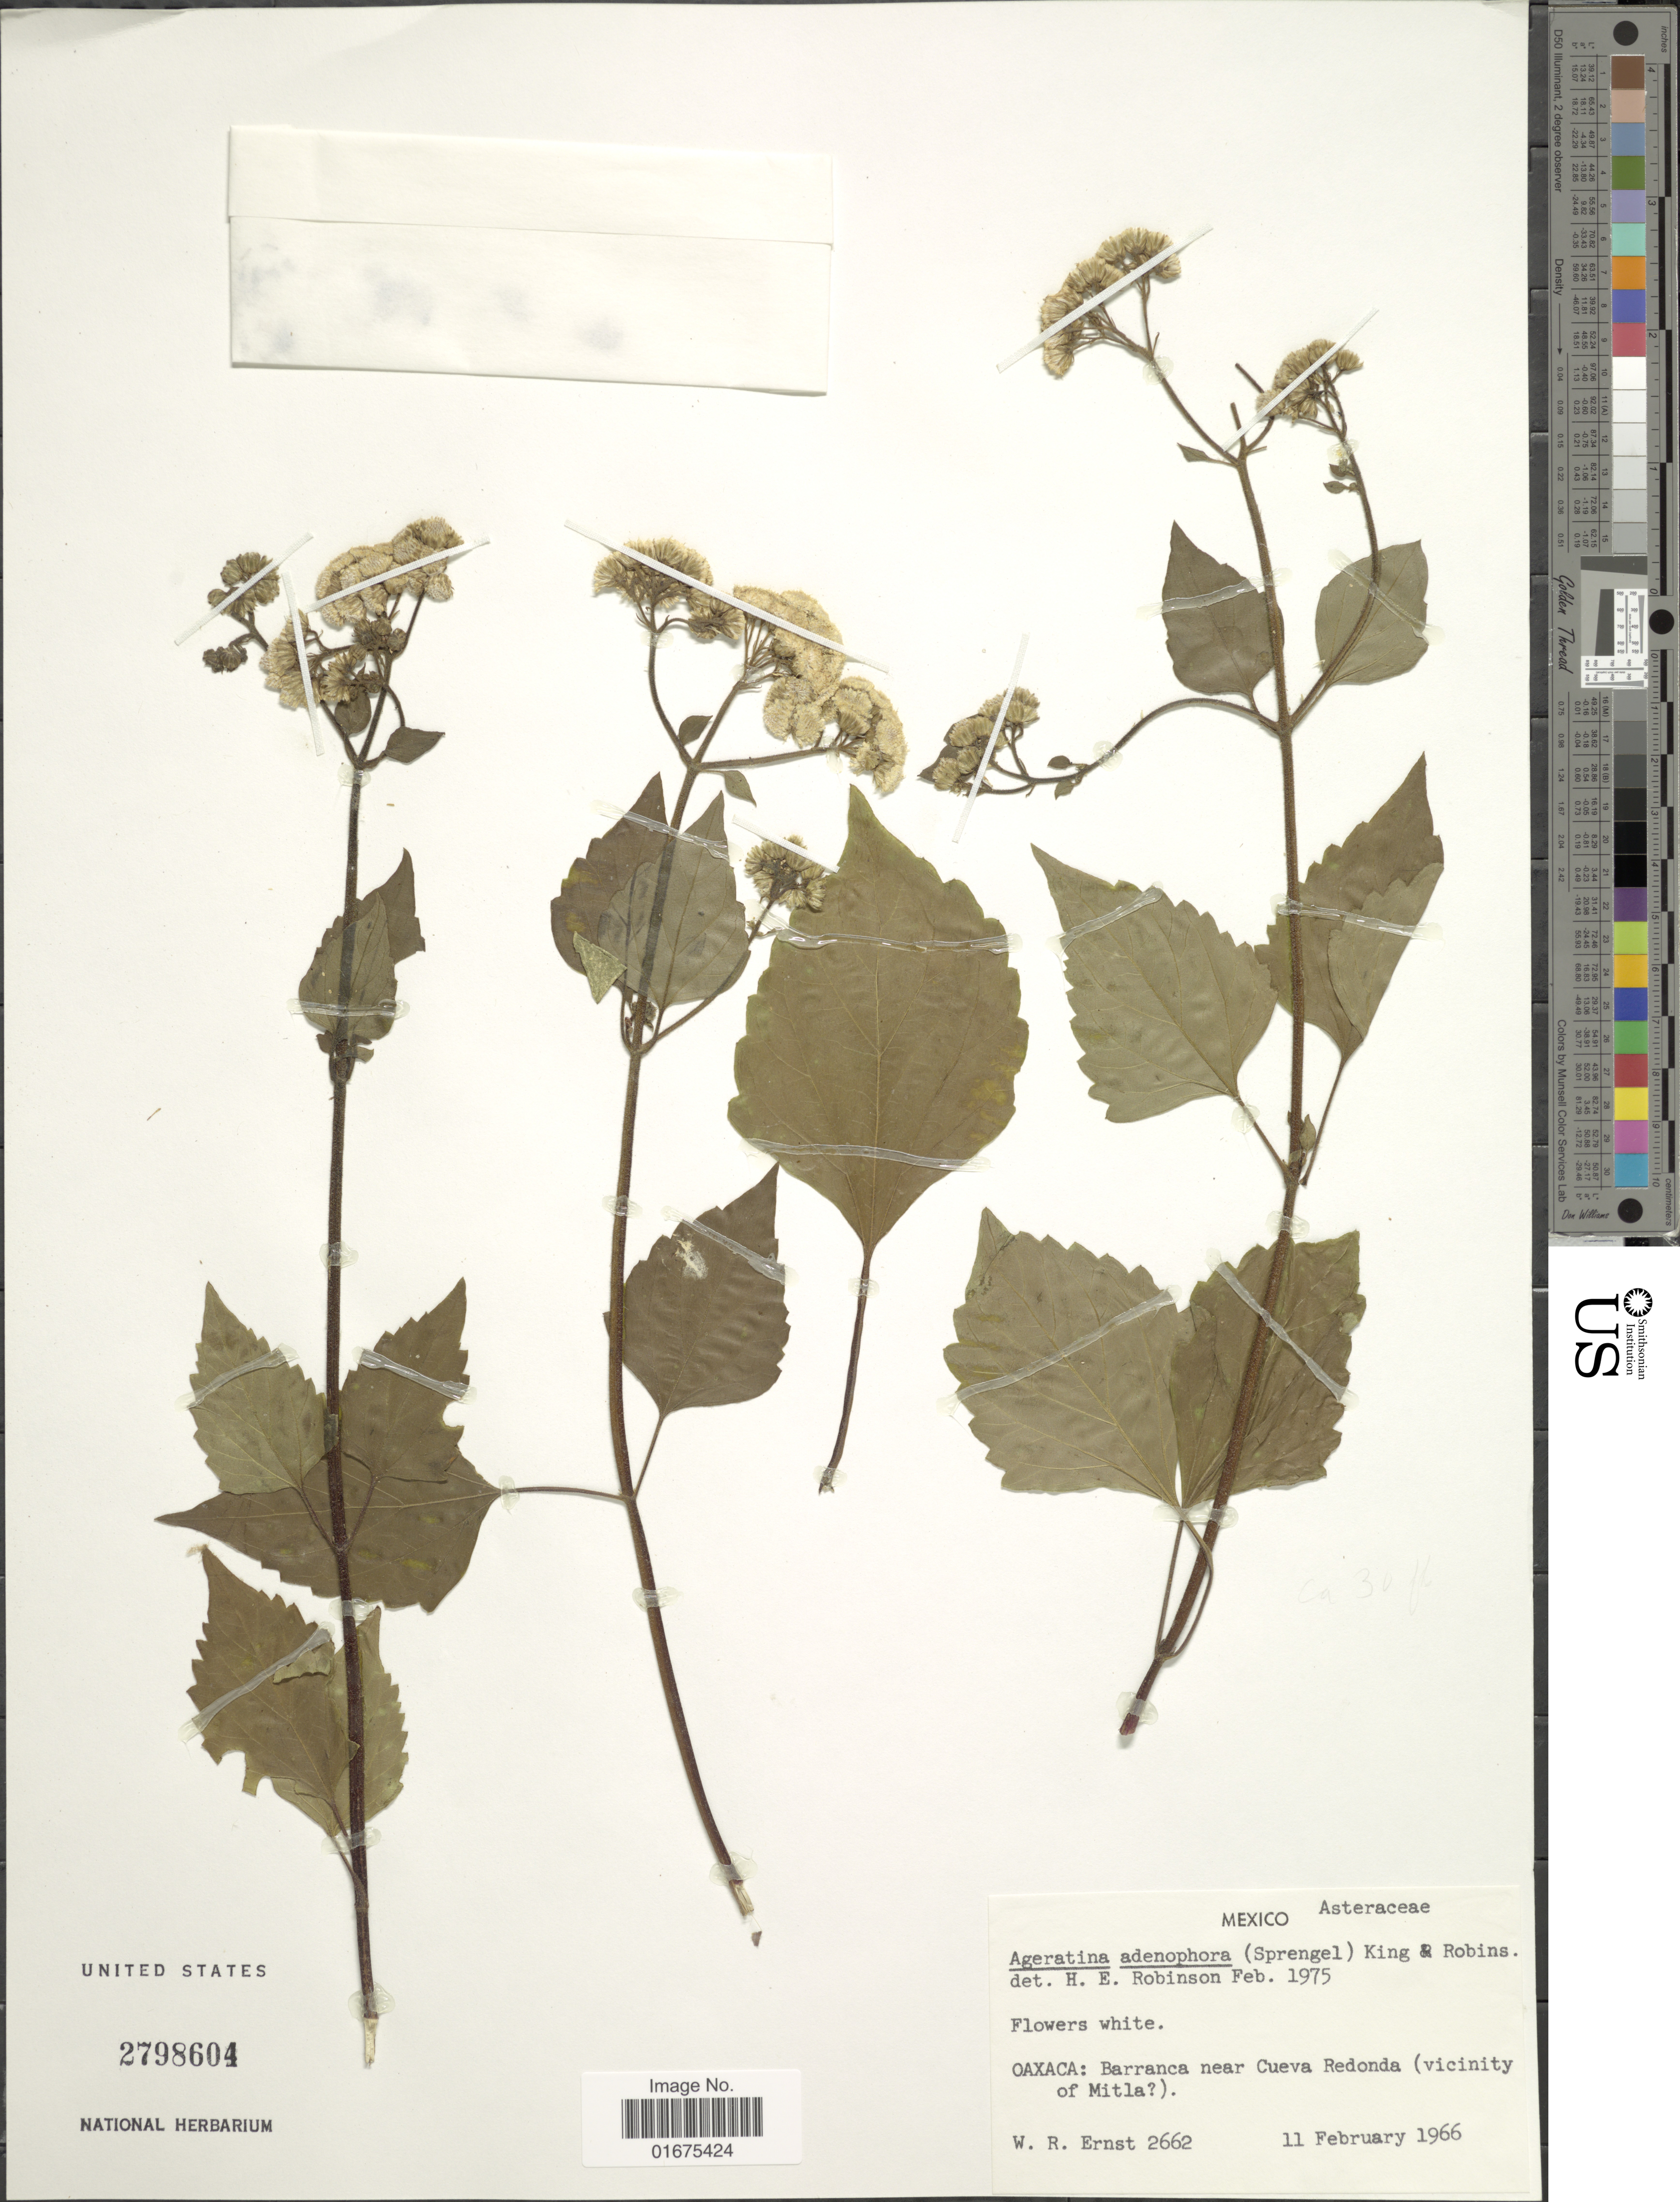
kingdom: Plantae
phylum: Tracheophyta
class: Magnoliopsida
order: Asterales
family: Asteraceae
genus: Ageratina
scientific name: Ageratina adenophora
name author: (Spreng.) R.M. King & H. Rob.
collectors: W. R. Ernst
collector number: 2662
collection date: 1966-02-11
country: Mexico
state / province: Oaxaca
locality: Barranca near Cueva Redonda (vicinity of Mitla)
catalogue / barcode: US 2798604